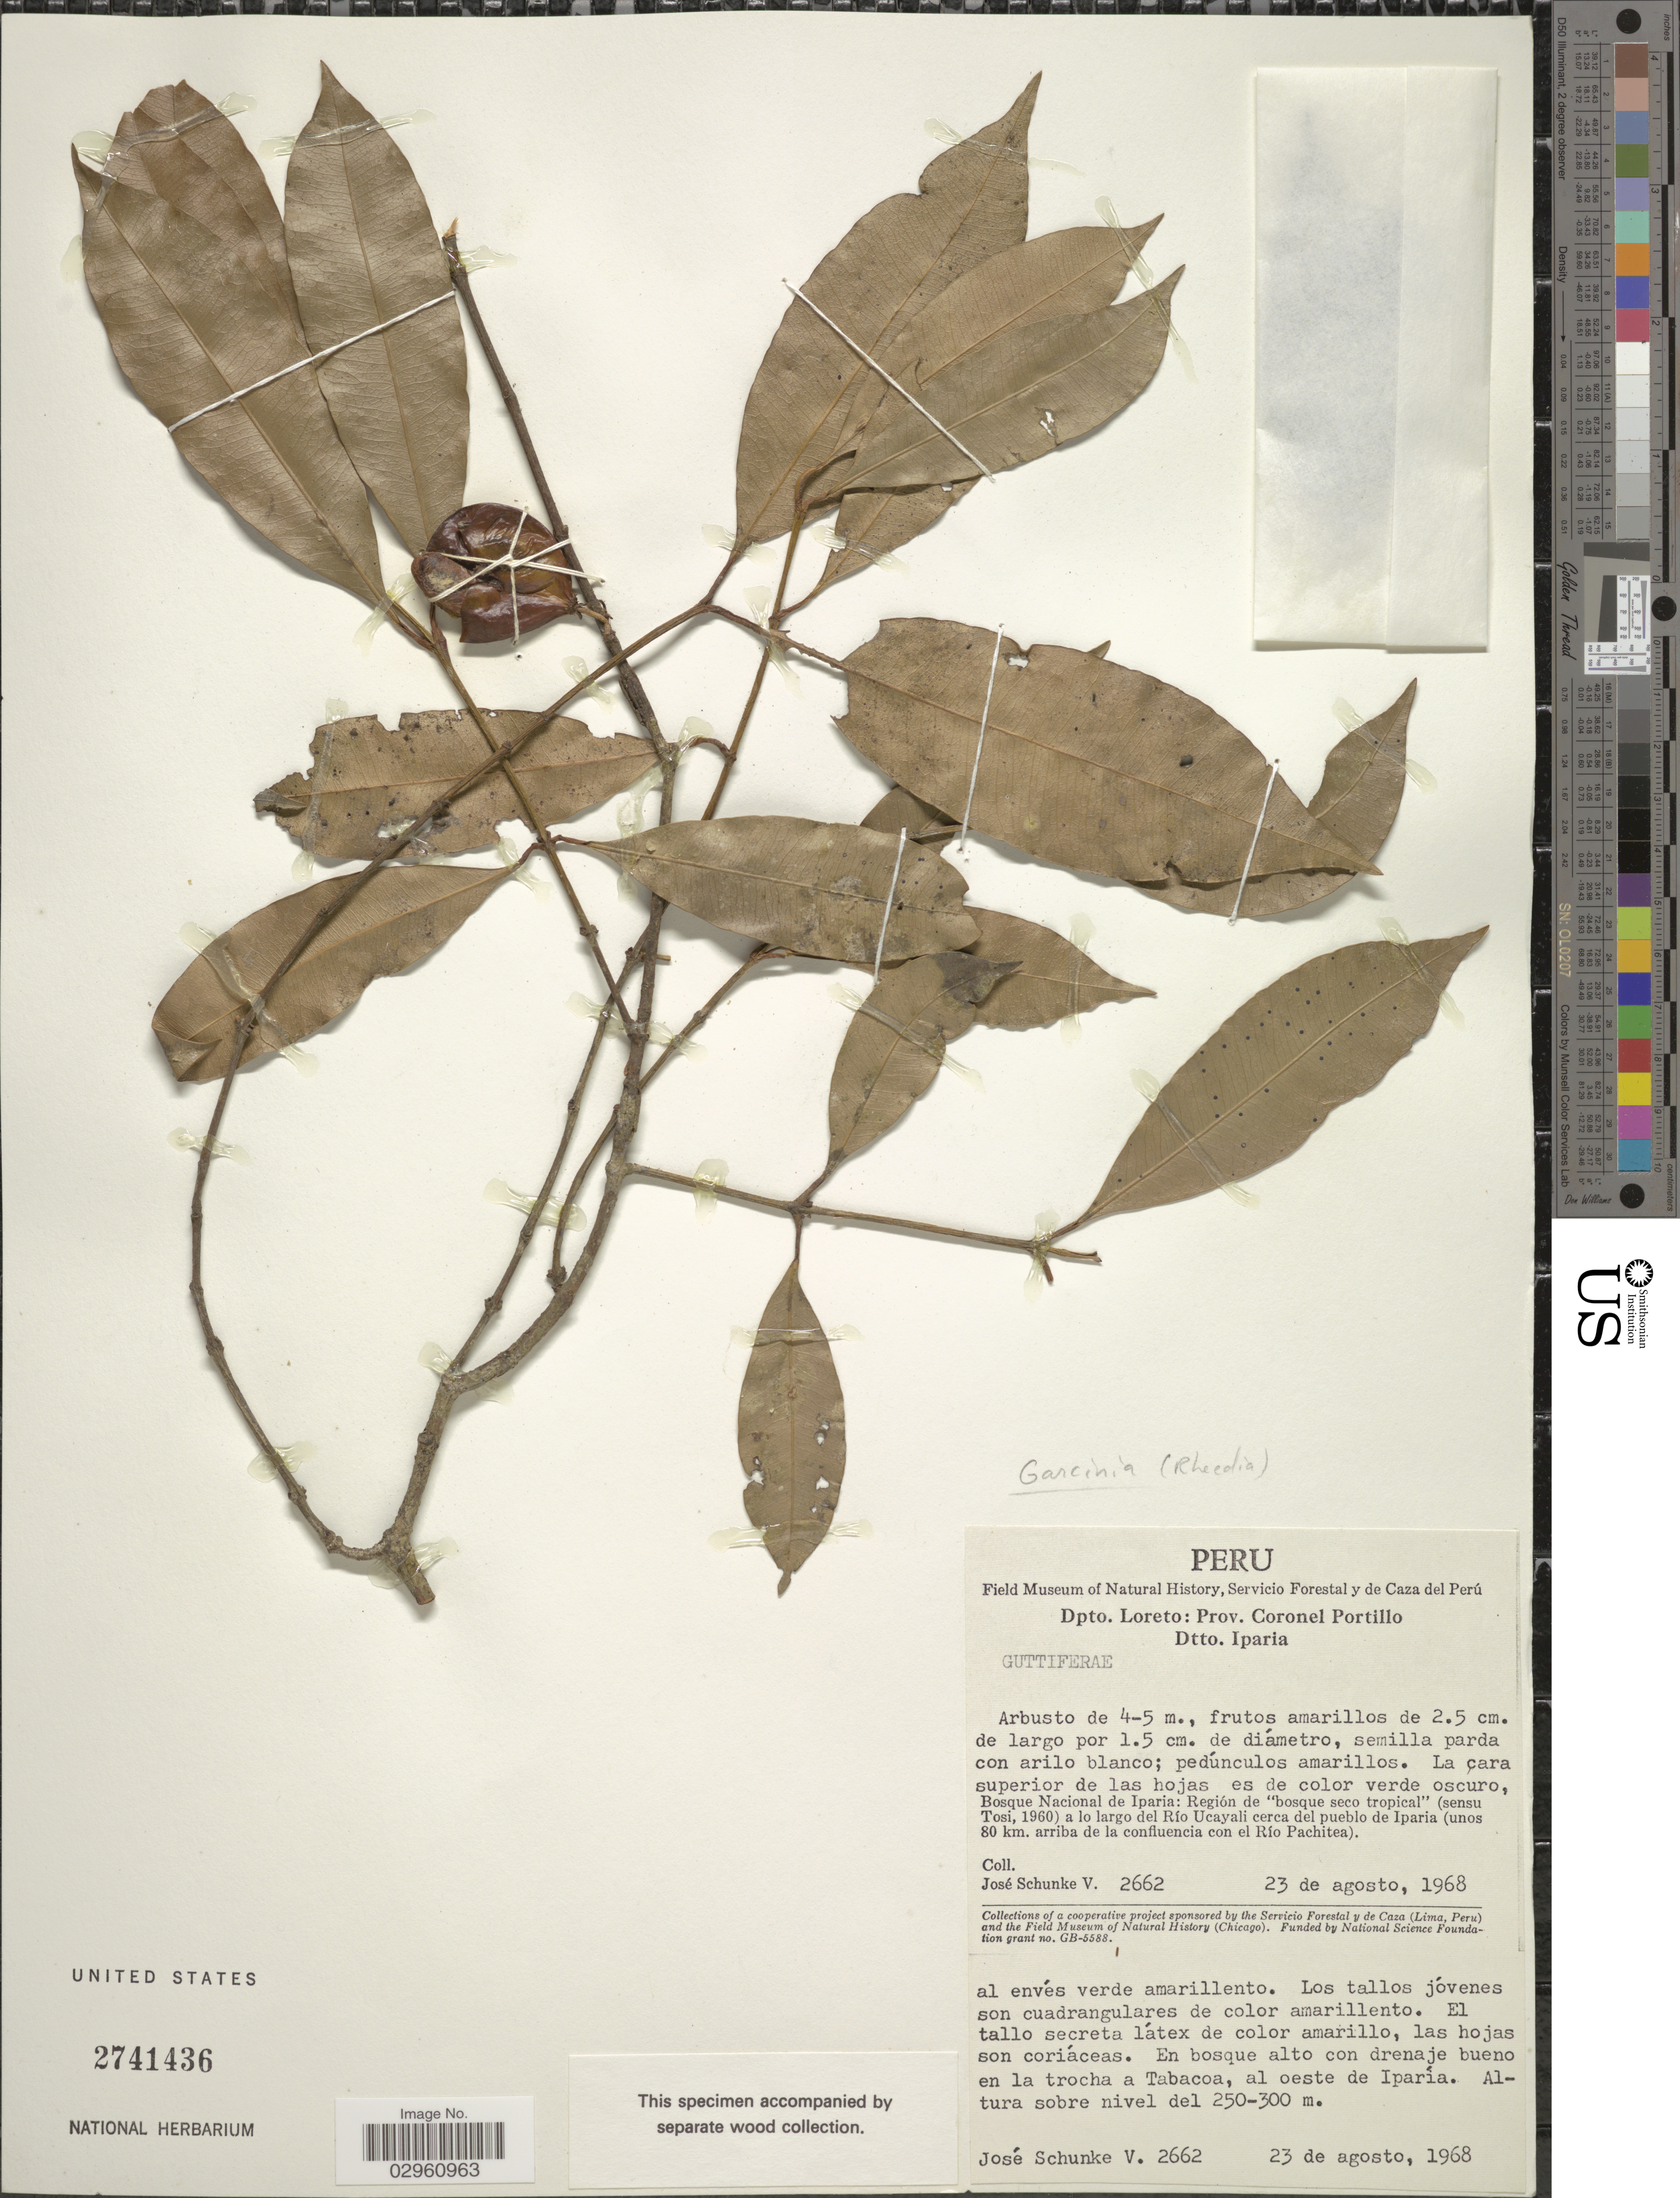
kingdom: Plantae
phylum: Tracheophyta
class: Magnoliopsida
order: Malpighiales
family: Clusiaceae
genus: Garcinia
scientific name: Garcinia sp.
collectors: J. Schunke Vigo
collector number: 2662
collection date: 1968-08-23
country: Peru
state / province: Loreto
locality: Dpto. Loreto: Prov. Coronel Portillo Dtto. Iparia. Bosque Nacional de Iparia: Región de "bosque seco tropical" (sensu Tosi, 1960) a lo largo del Río Ucayali cerca del pueblo de Iparia (unos 80 km. arriba de la confluencia con el Río Pachitea. Bueno en la trocha a Tabacoa, al oeste de Iparía.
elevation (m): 250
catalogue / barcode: US 2741436